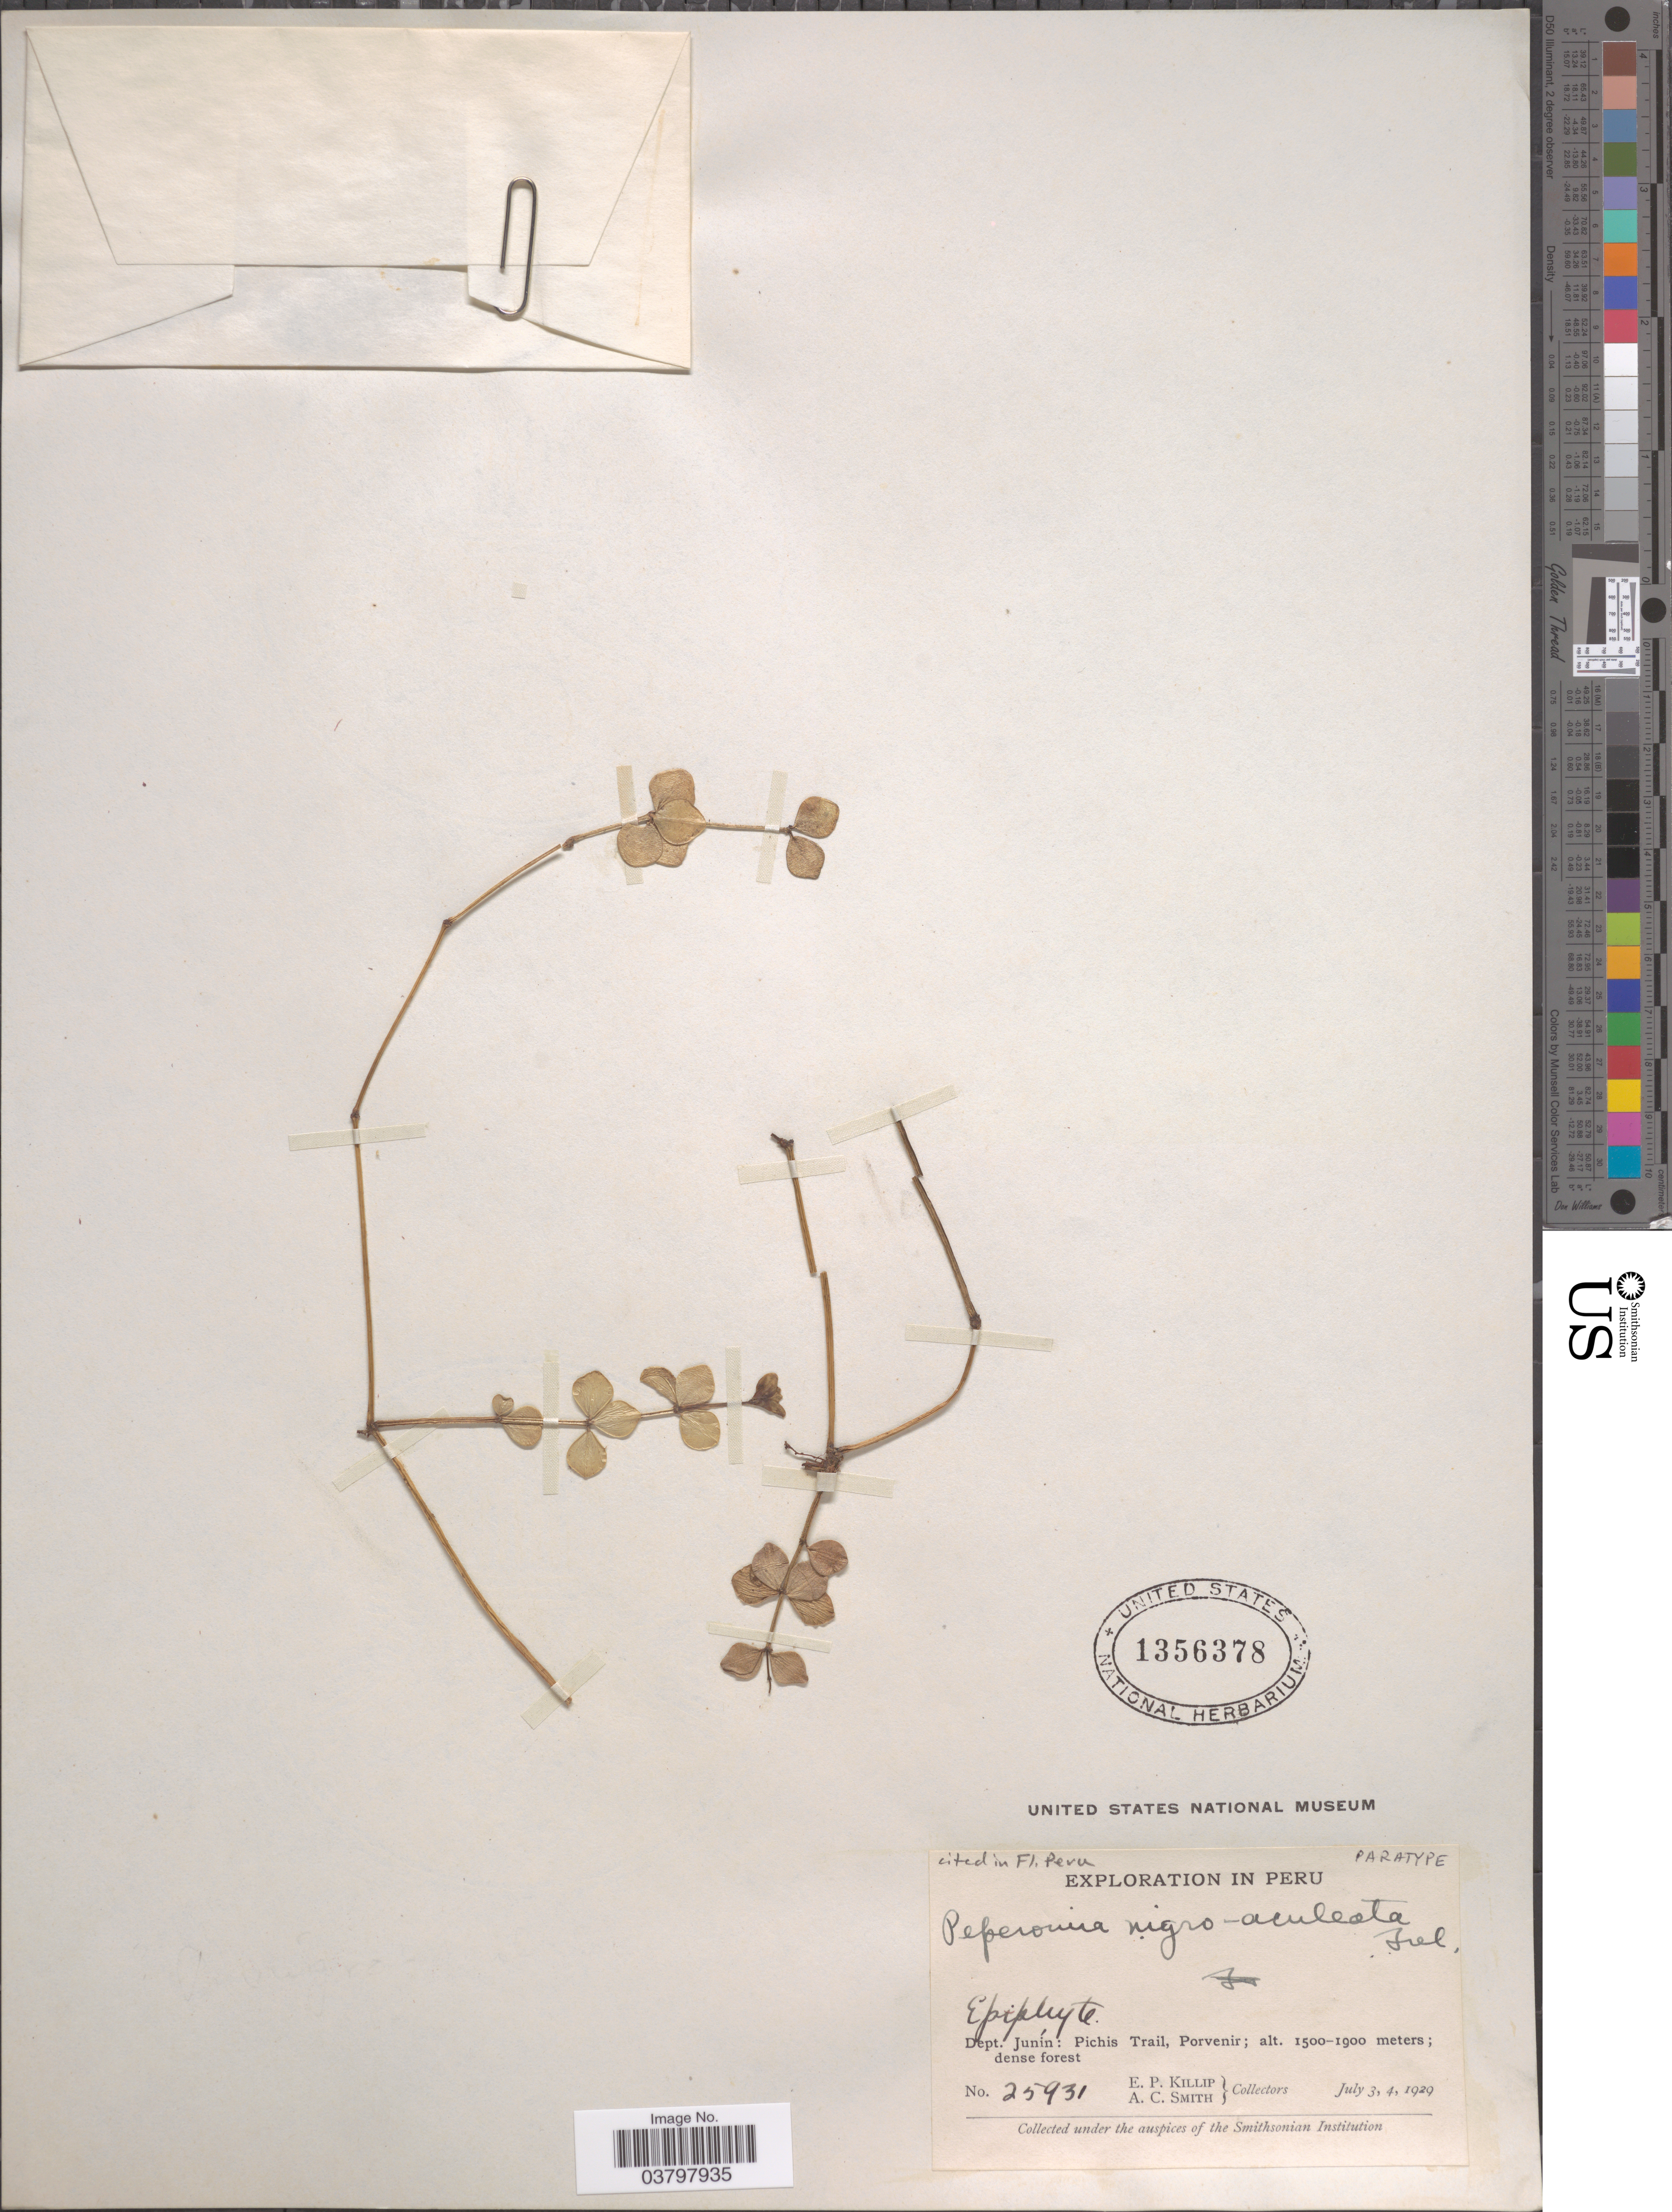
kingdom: Plantae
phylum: Tracheophyta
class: Magnoliopsida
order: Piperales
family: Piperaceae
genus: Peperomia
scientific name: Peperomia nigrooculata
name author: Trel.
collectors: E. P. Killip & A. C. Smith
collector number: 25931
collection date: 1929-07-03/1929-07-04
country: Peru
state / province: Junín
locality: Dept. Junín: Pichis Trail, Porvenir.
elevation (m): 1500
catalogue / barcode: US 1356378